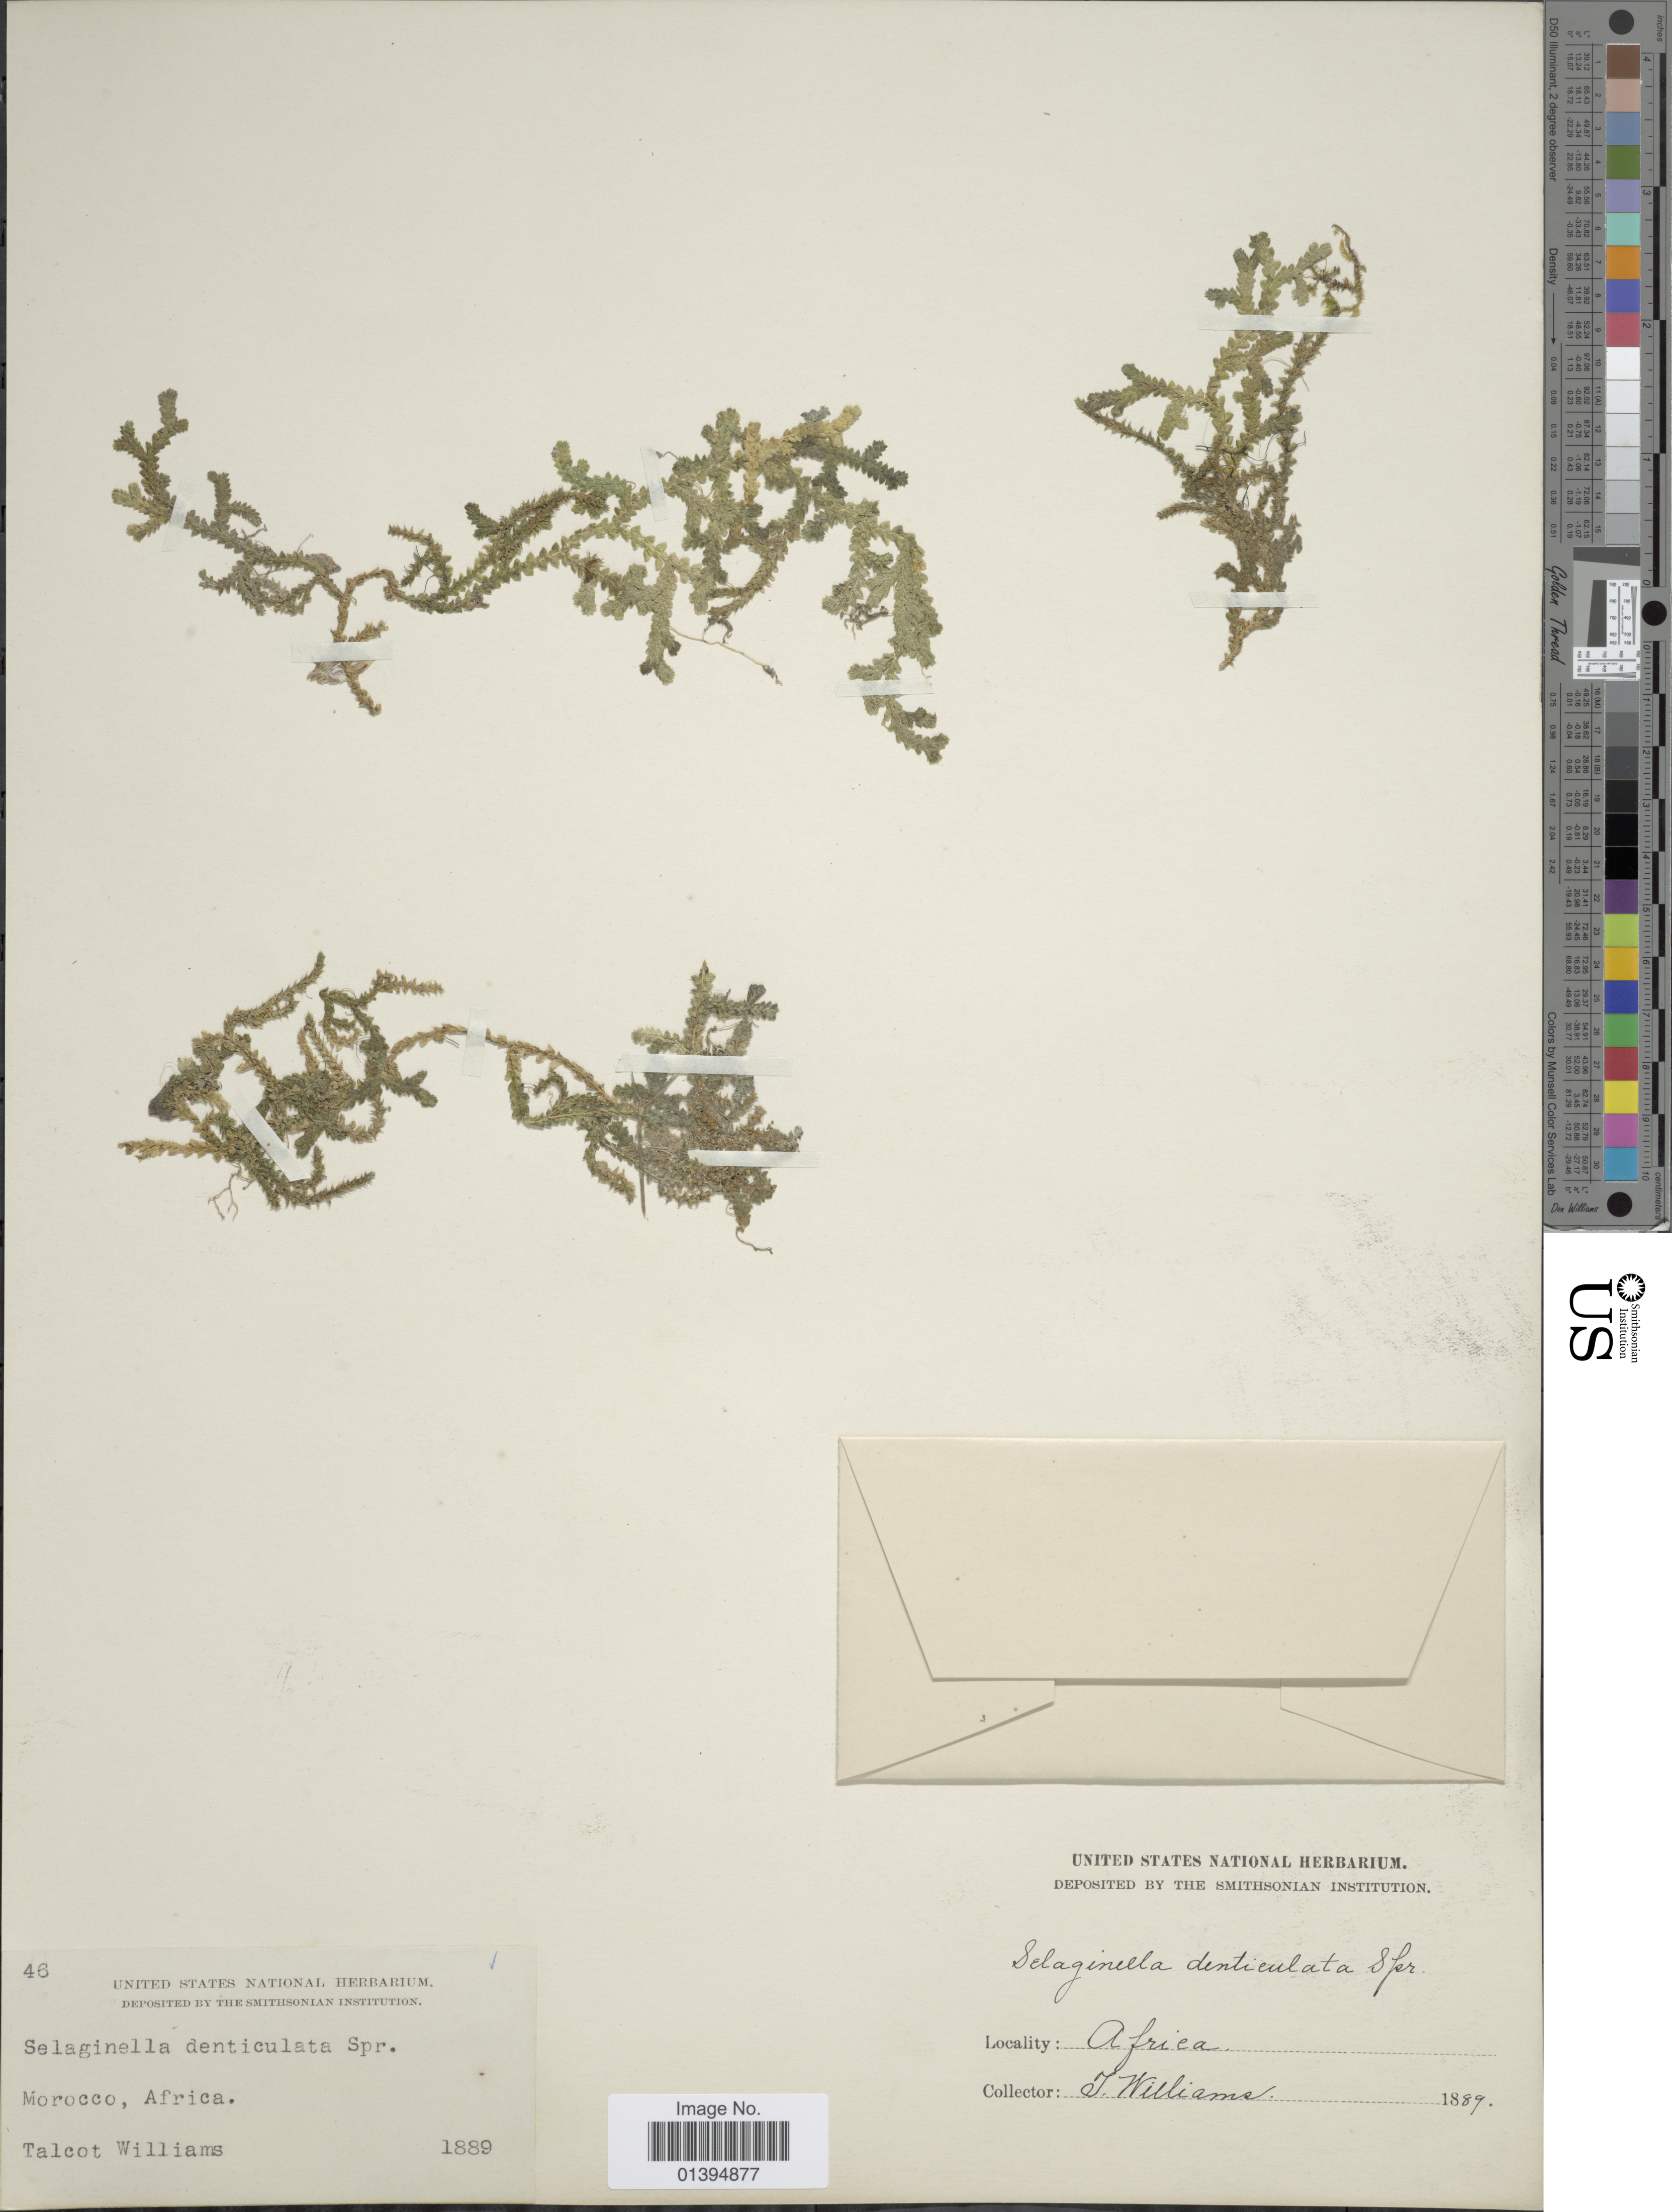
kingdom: Plantae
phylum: Tracheophyta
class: Lycopodiopsida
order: Selaginellales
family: Selaginellaceae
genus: Selaginella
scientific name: Selaginella denticulata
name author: (L.) Spring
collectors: T. Williams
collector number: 46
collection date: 1889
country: Morocco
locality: Morocco